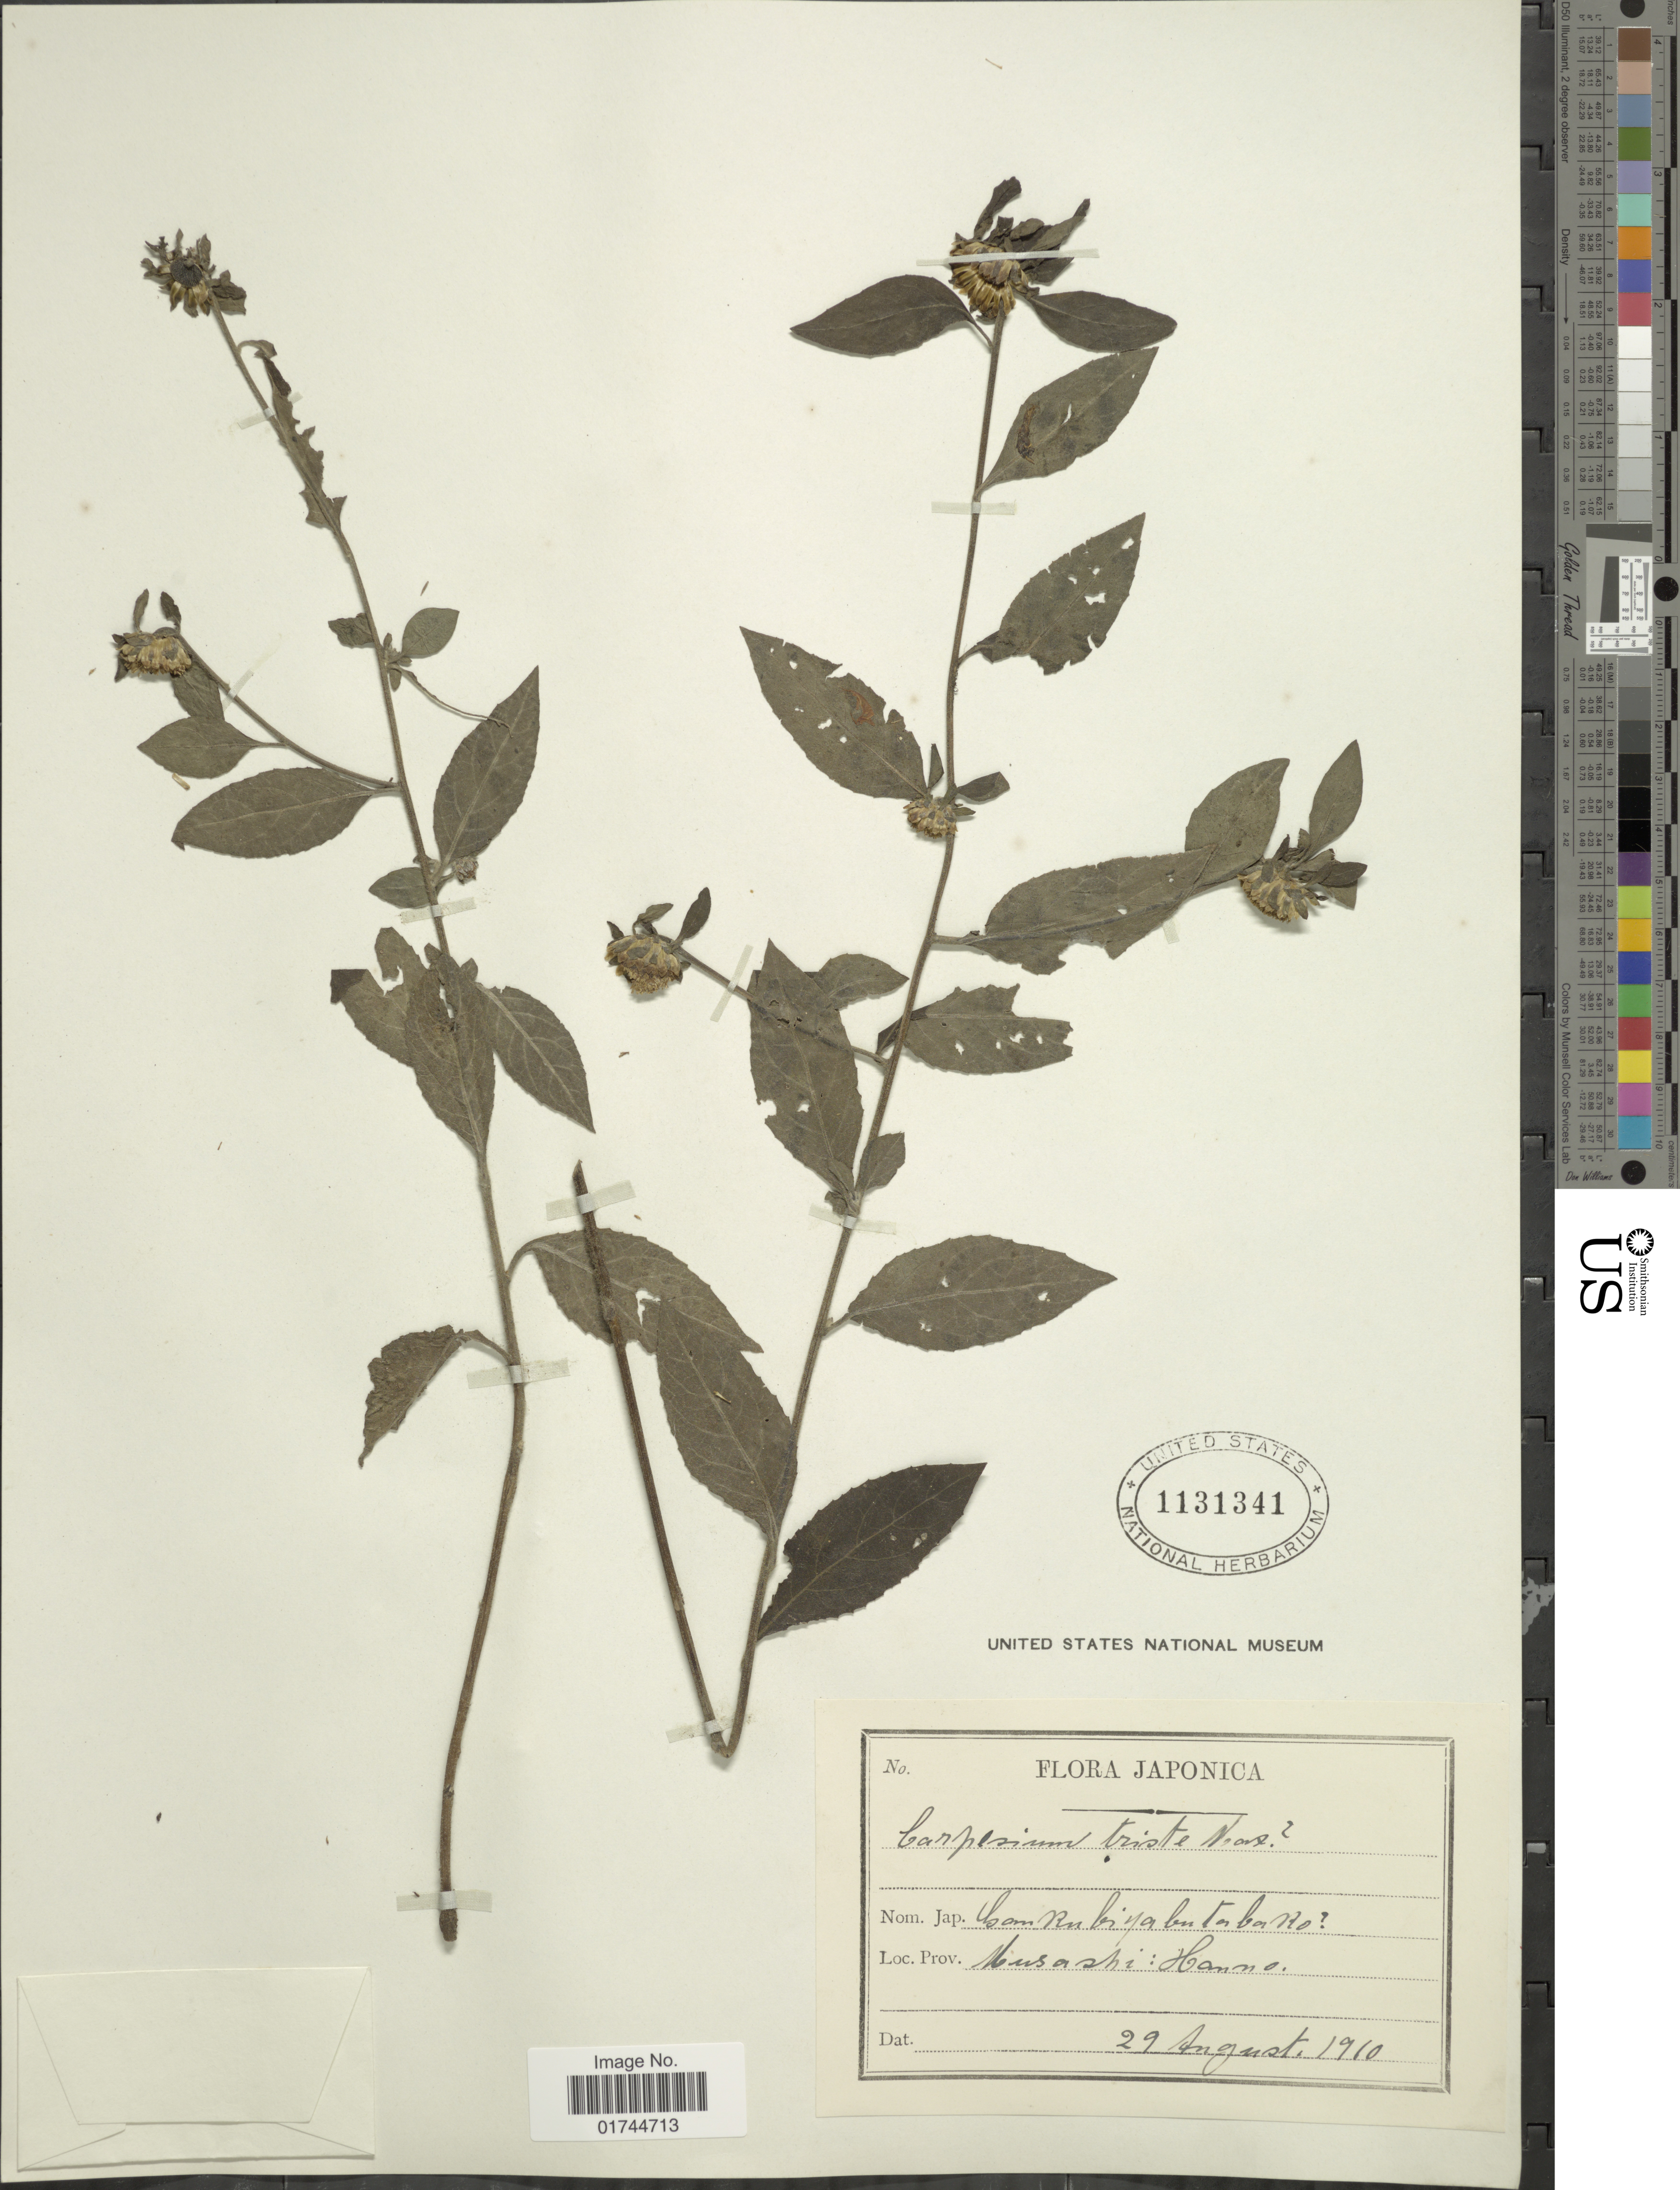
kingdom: Plantae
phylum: Tracheophyta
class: Magnoliopsida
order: Asterales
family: Asteraceae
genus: Carpesium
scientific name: Carpesium triste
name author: Maxim.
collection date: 1910-08-29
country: Japan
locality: Japonica, Musashi: Hanno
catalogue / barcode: US 1131341